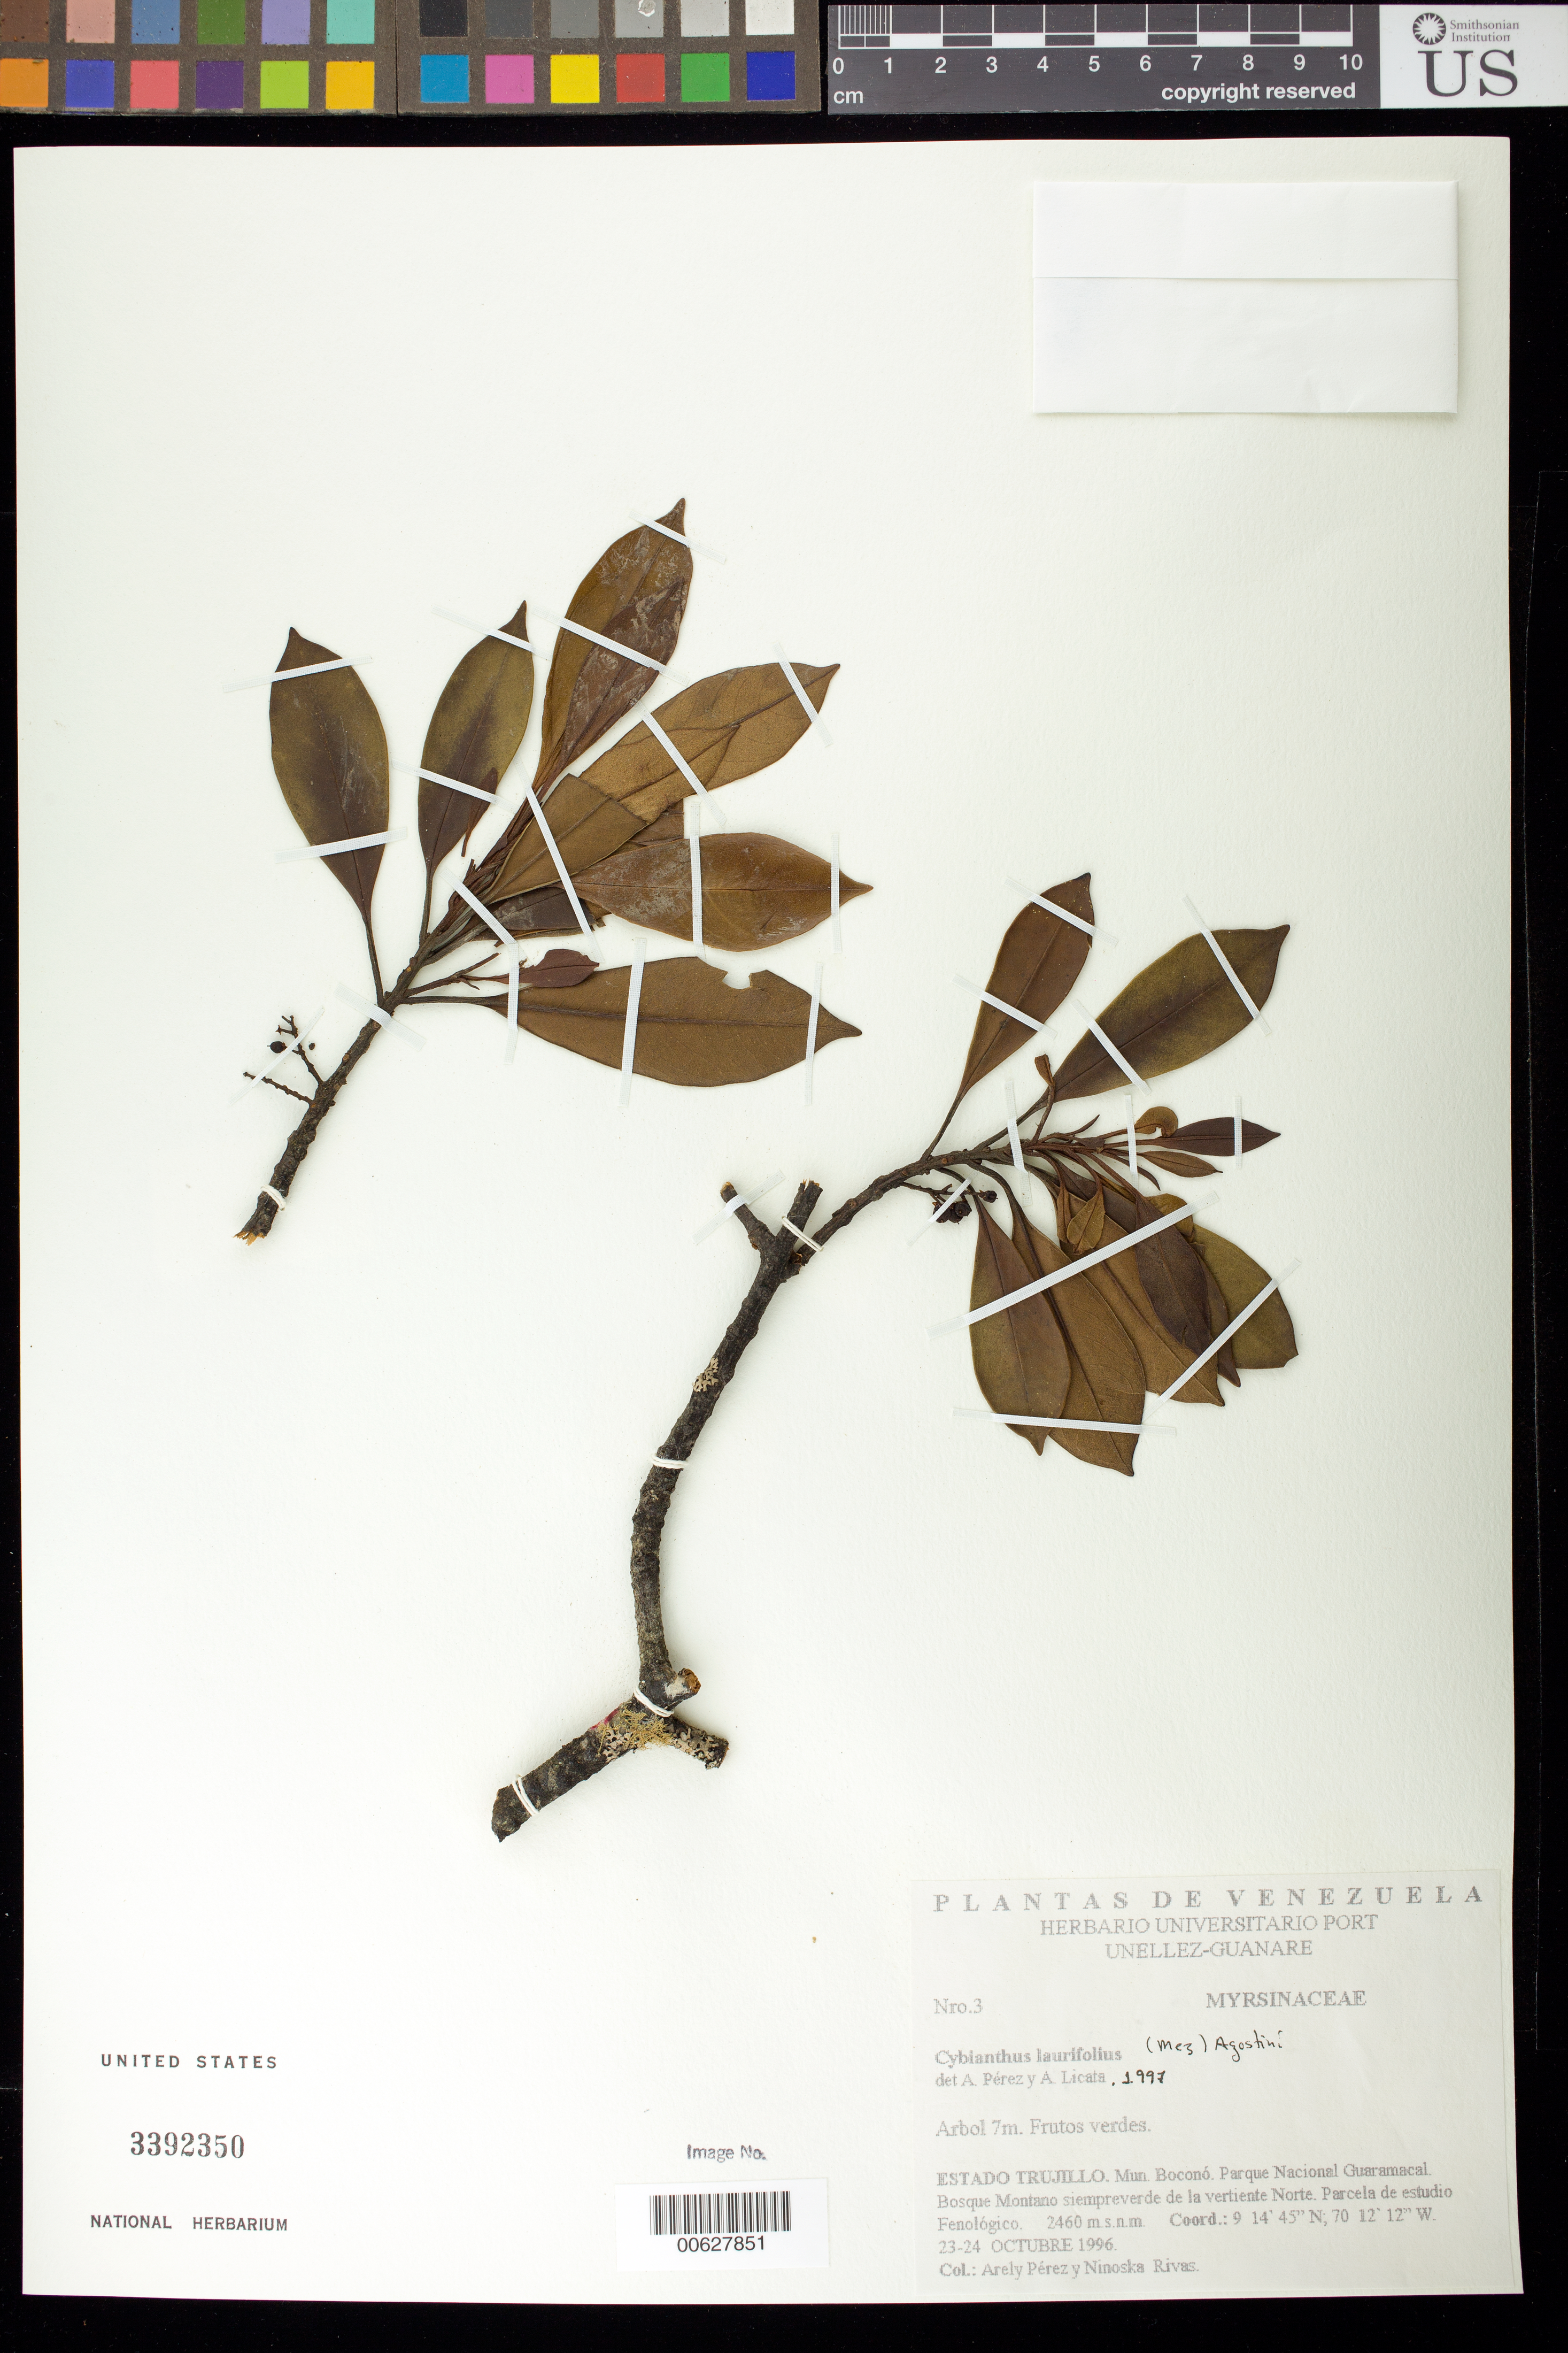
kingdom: Plantae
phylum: Tracheophyta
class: Magnoliopsida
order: Ericales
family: Primulaceae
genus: Cybianthus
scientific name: Cybianthus laurifolius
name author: (Mez) G. Agostini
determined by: Pérez, A.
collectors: A. Pérez & N. Rivas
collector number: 3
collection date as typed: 23 Oct 1996 to 24 Oct 1996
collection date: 1996-10-23/1996-10-24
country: Venezuela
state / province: Trujillo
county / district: Boconó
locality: Parque Nacional Guaramacal, Bosque Montano siempreverde de la vertiente Norte, Parcela de estudio Fenológico.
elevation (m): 2460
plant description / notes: PORT, US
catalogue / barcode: US 3392350